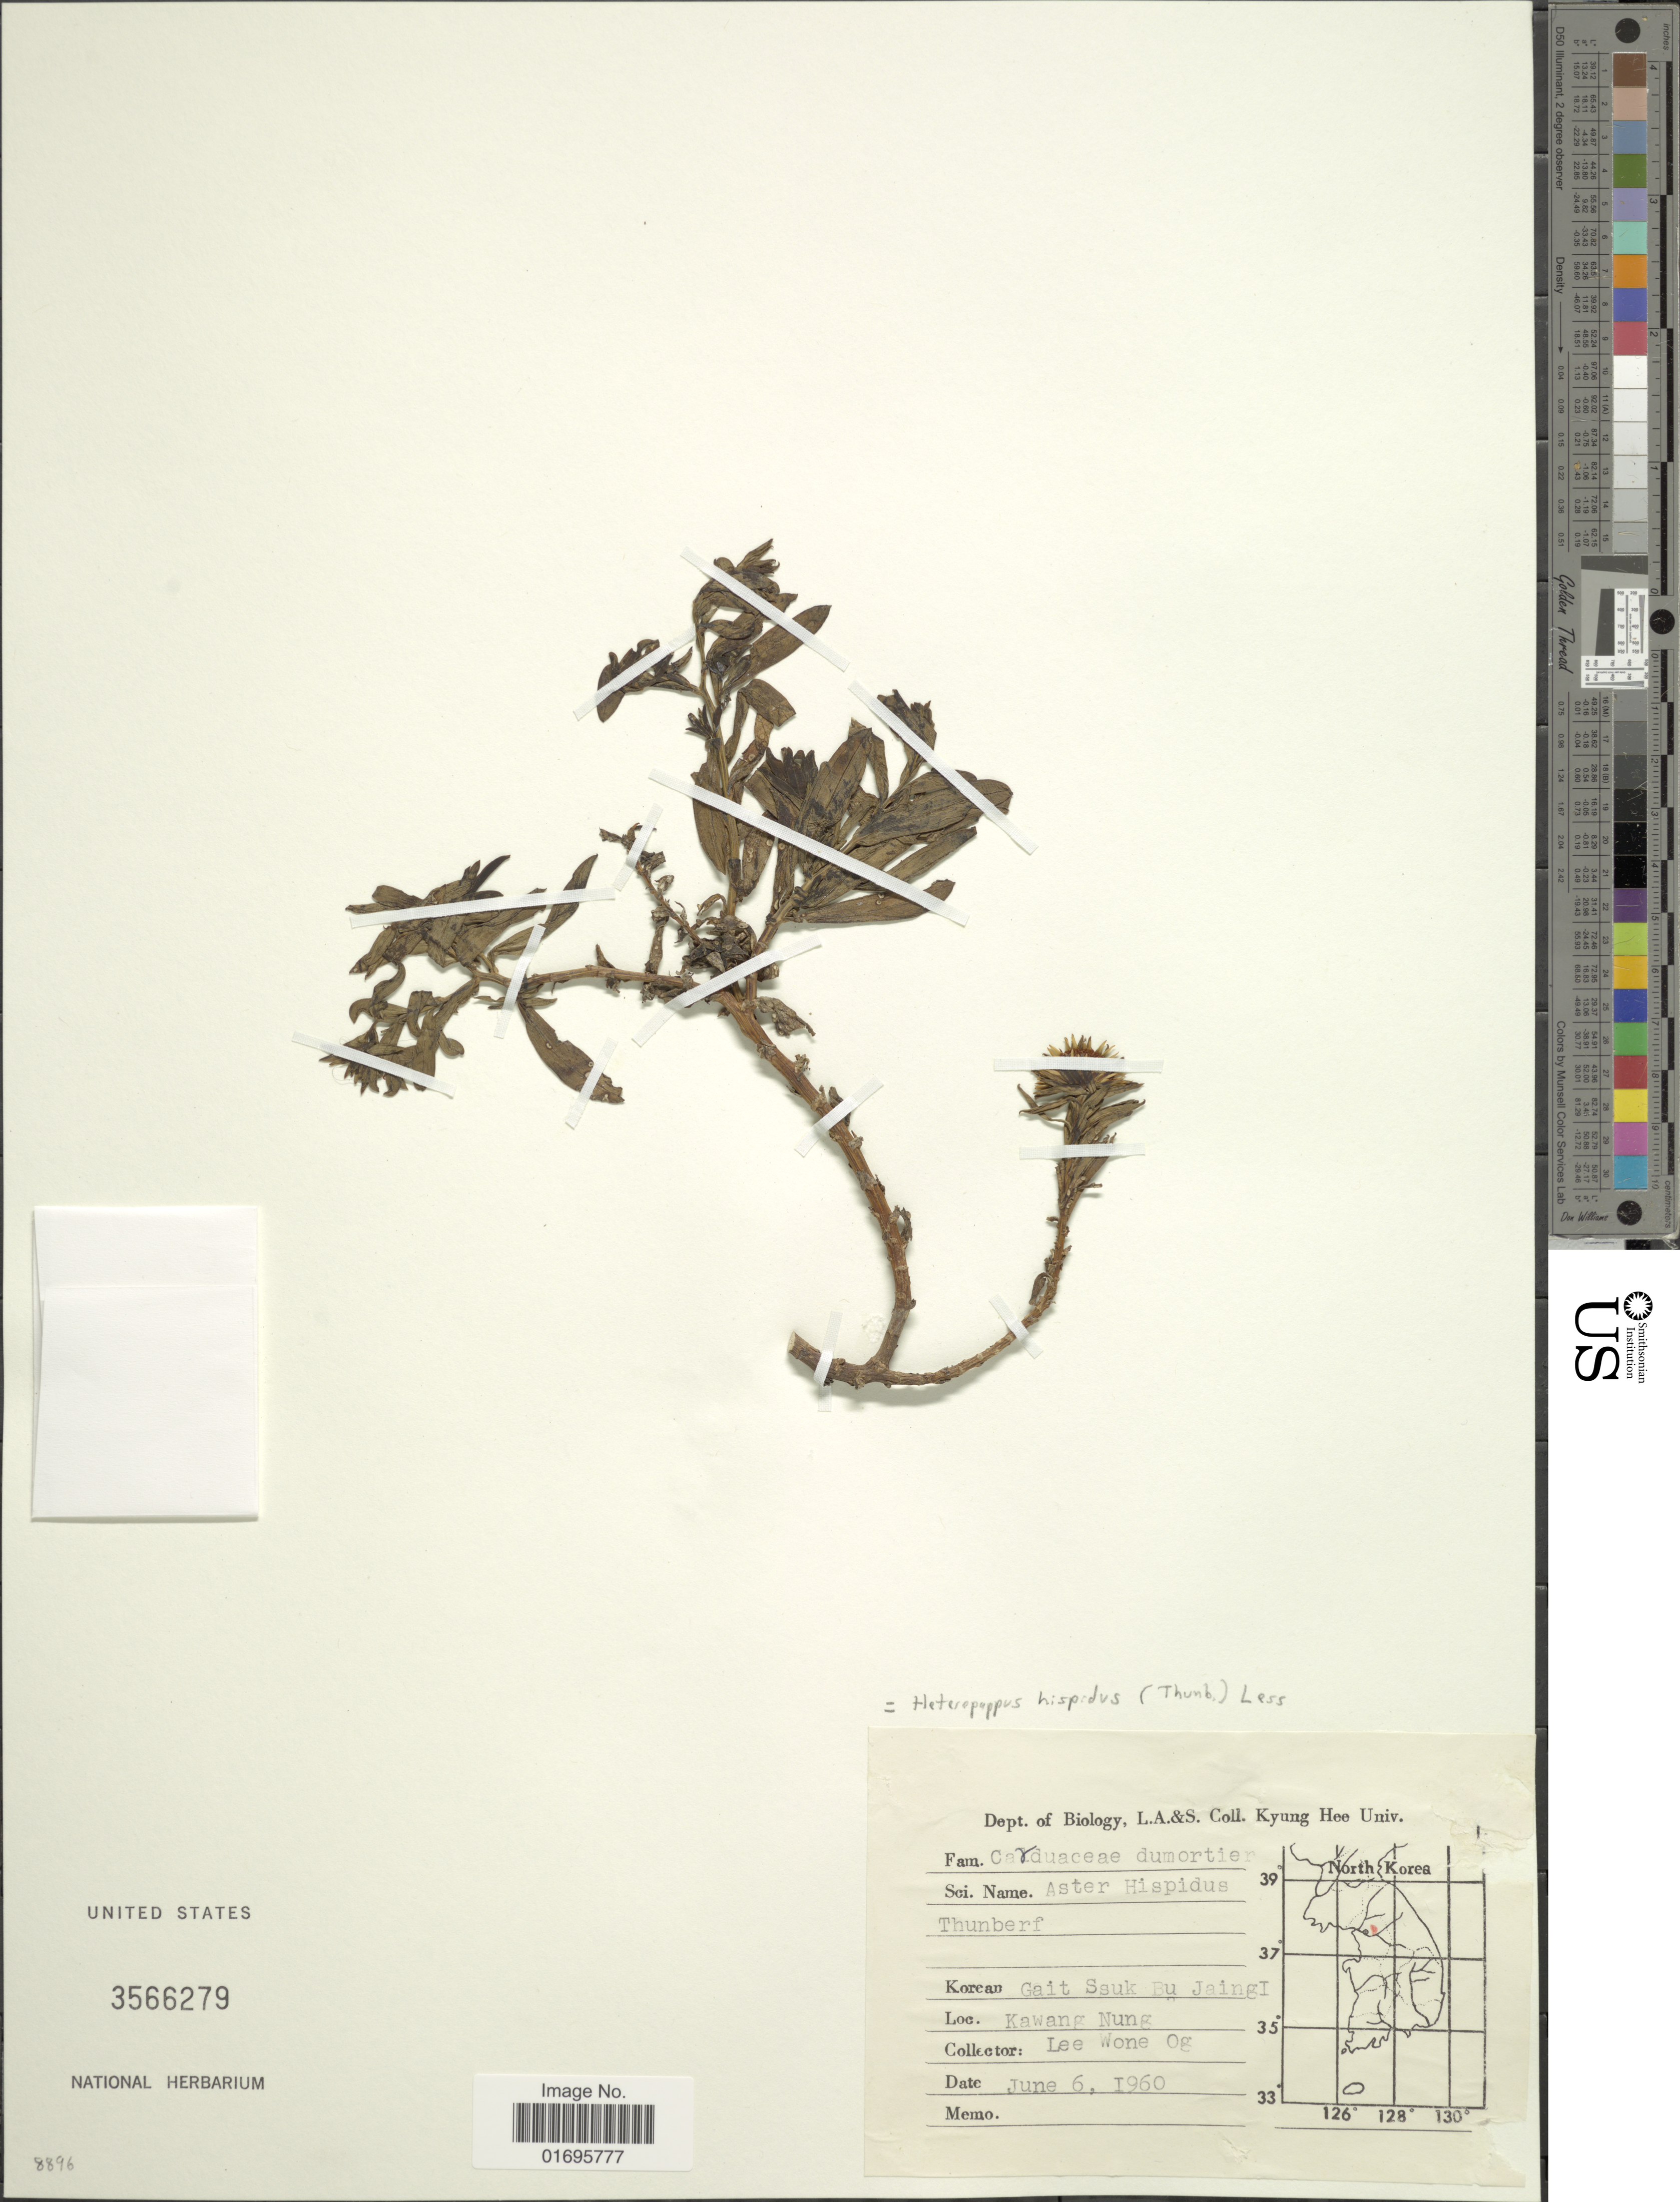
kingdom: Plantae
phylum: Tracheophyta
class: Magnoliopsida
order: Asterales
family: Asteraceae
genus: Heteropappus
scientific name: Heteropappus hispidus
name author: (Thunb.) Less.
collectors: W. Lee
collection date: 1960-06-06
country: North Korea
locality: Gait Ssuk Bu Jaing I. Kawang Nung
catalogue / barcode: US 3566279